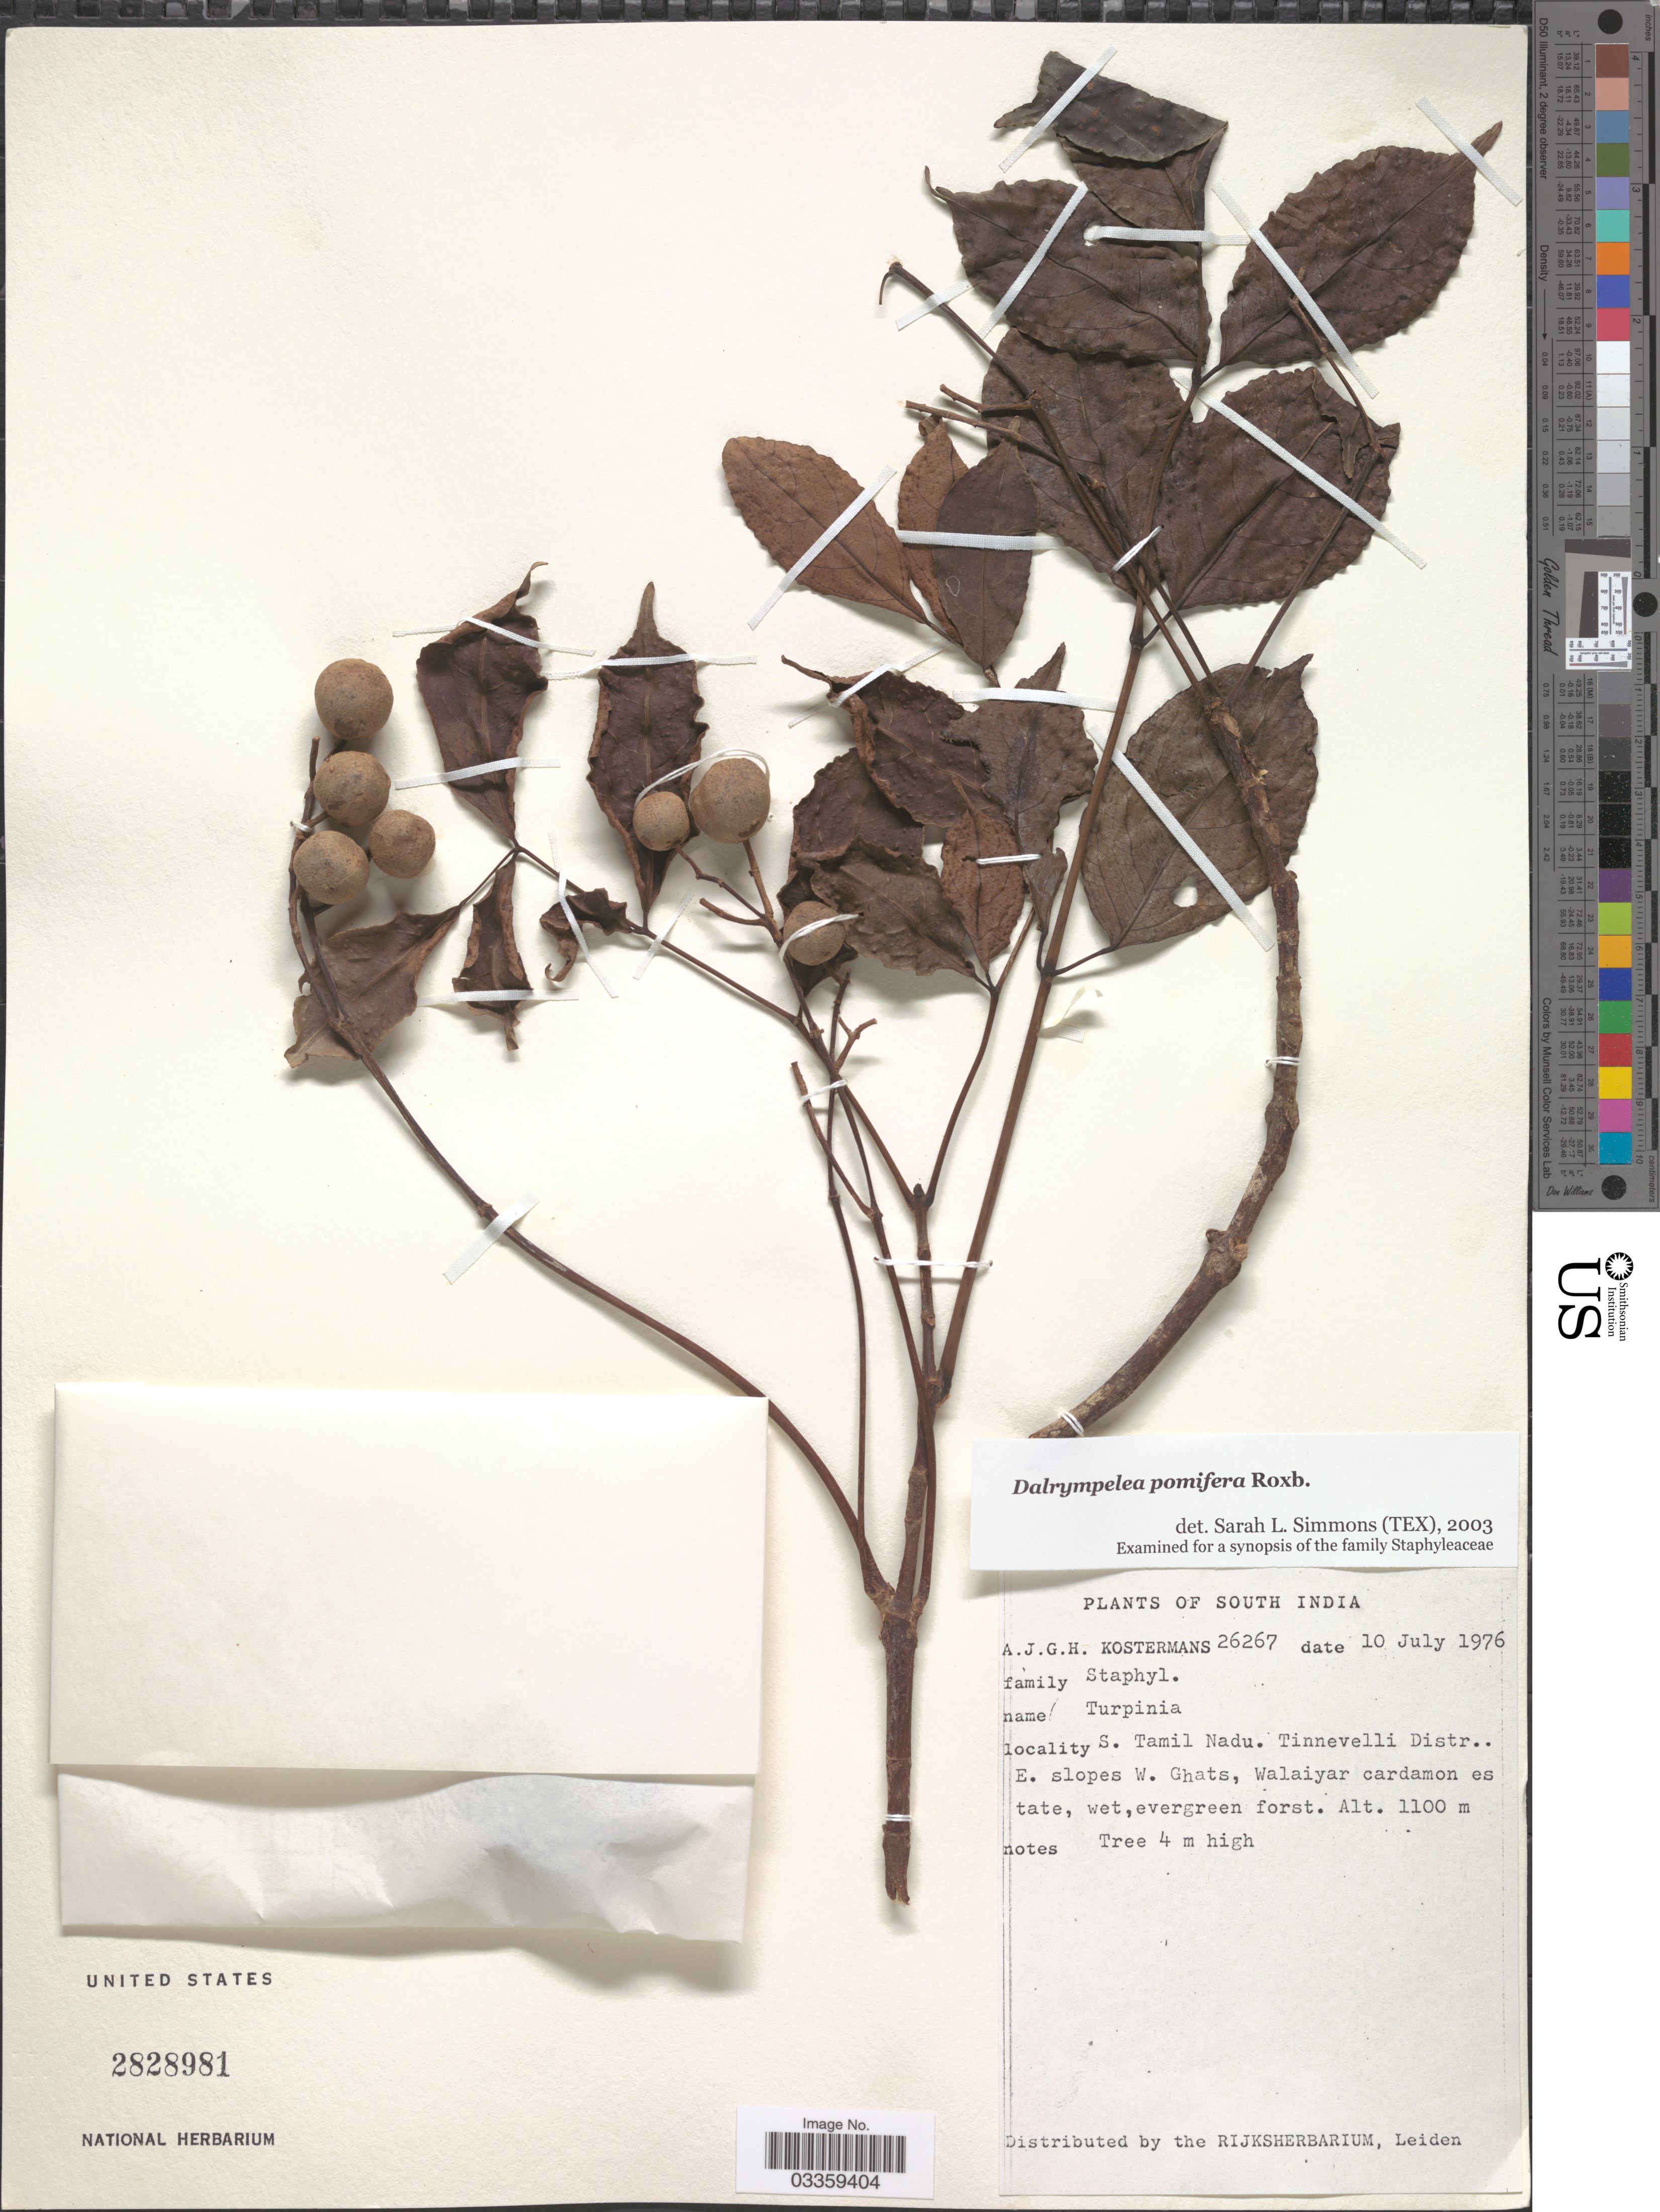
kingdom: Plantae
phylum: Tracheophyta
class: Magnoliopsida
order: Crossosomatales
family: Staphyleaceae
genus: Dalrympelea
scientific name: Dalrympelea pomifera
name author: Roxb.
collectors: A. J. G. Kostermans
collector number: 26267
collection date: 1976-07-10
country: India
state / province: Tamil Nadu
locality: South India. S. Tamil Nadu. Tinnevelli Distr. E. slopes W. Ghats, Walaiyar cardamon estate.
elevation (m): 1100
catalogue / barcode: US 2828981